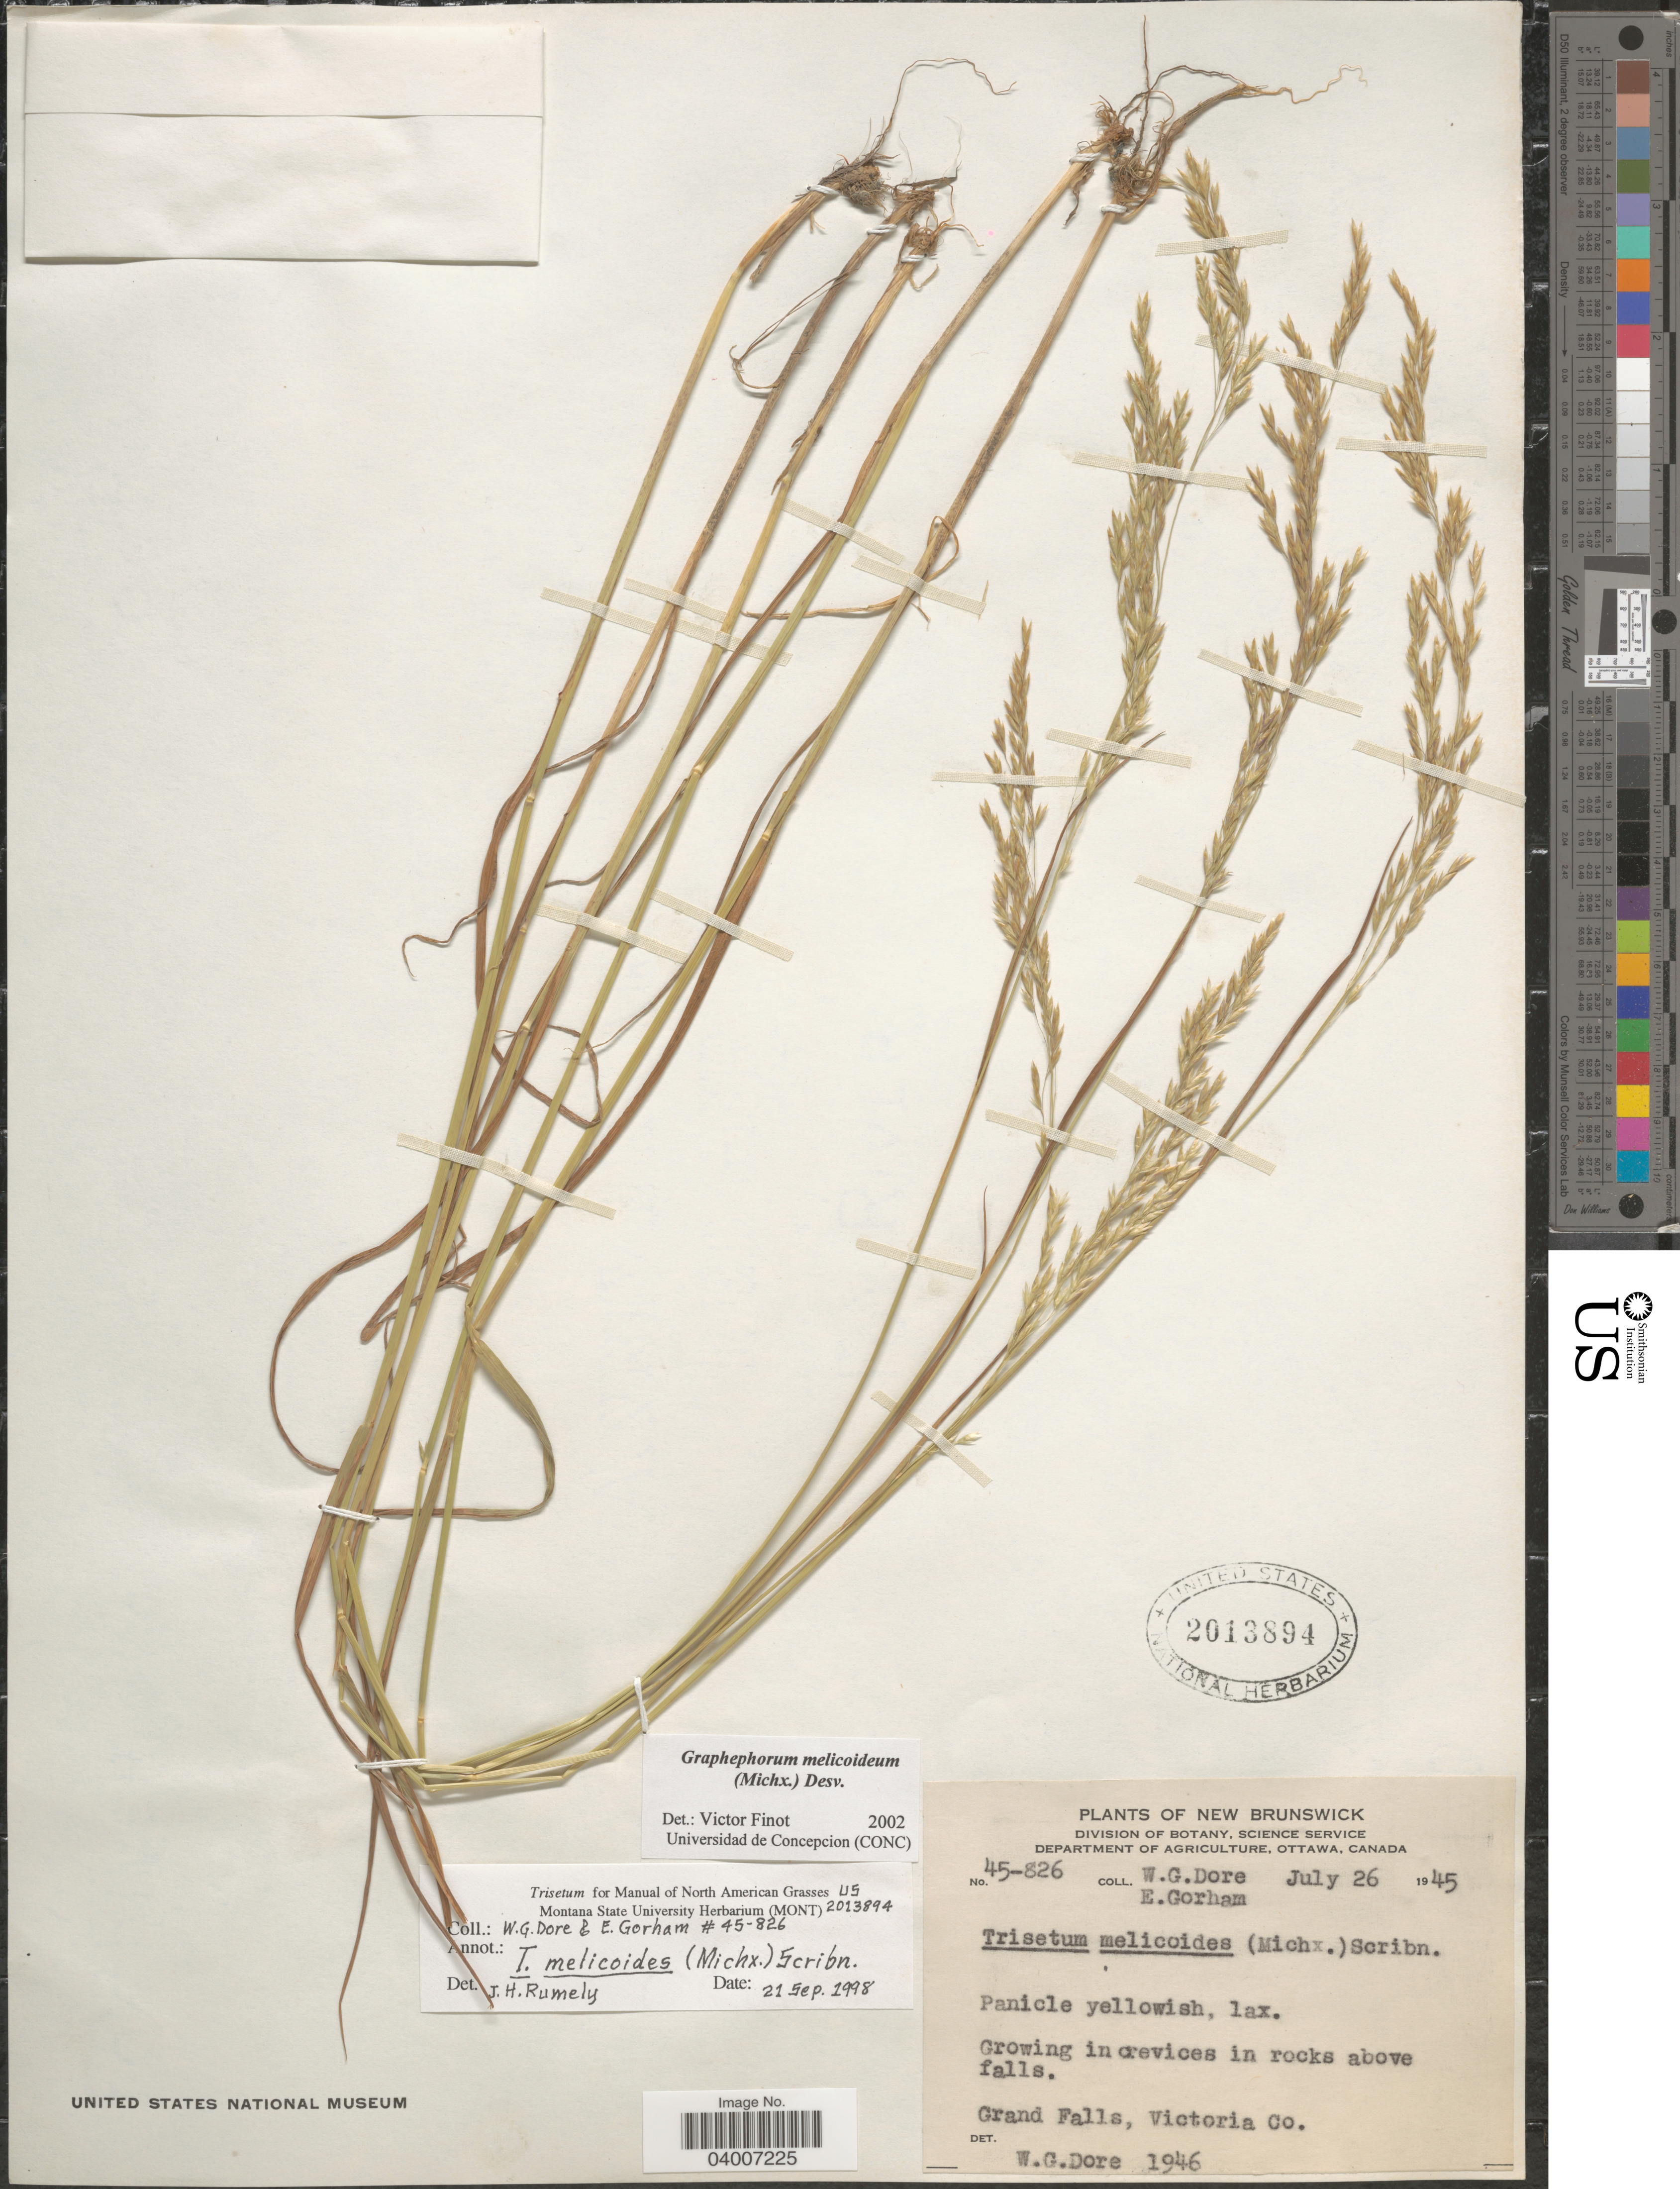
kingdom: Plantae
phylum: Tracheophyta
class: Liliopsida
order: Poales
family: Poaceae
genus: Graphephorum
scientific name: Graphephorum melicoides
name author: (F. Michx.) Desv.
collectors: W. Dore & E. Gorham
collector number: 45-826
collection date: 1945-07-26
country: Canada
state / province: New Brunswick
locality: Grand Falls, Victoria Co.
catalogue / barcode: US 2013894